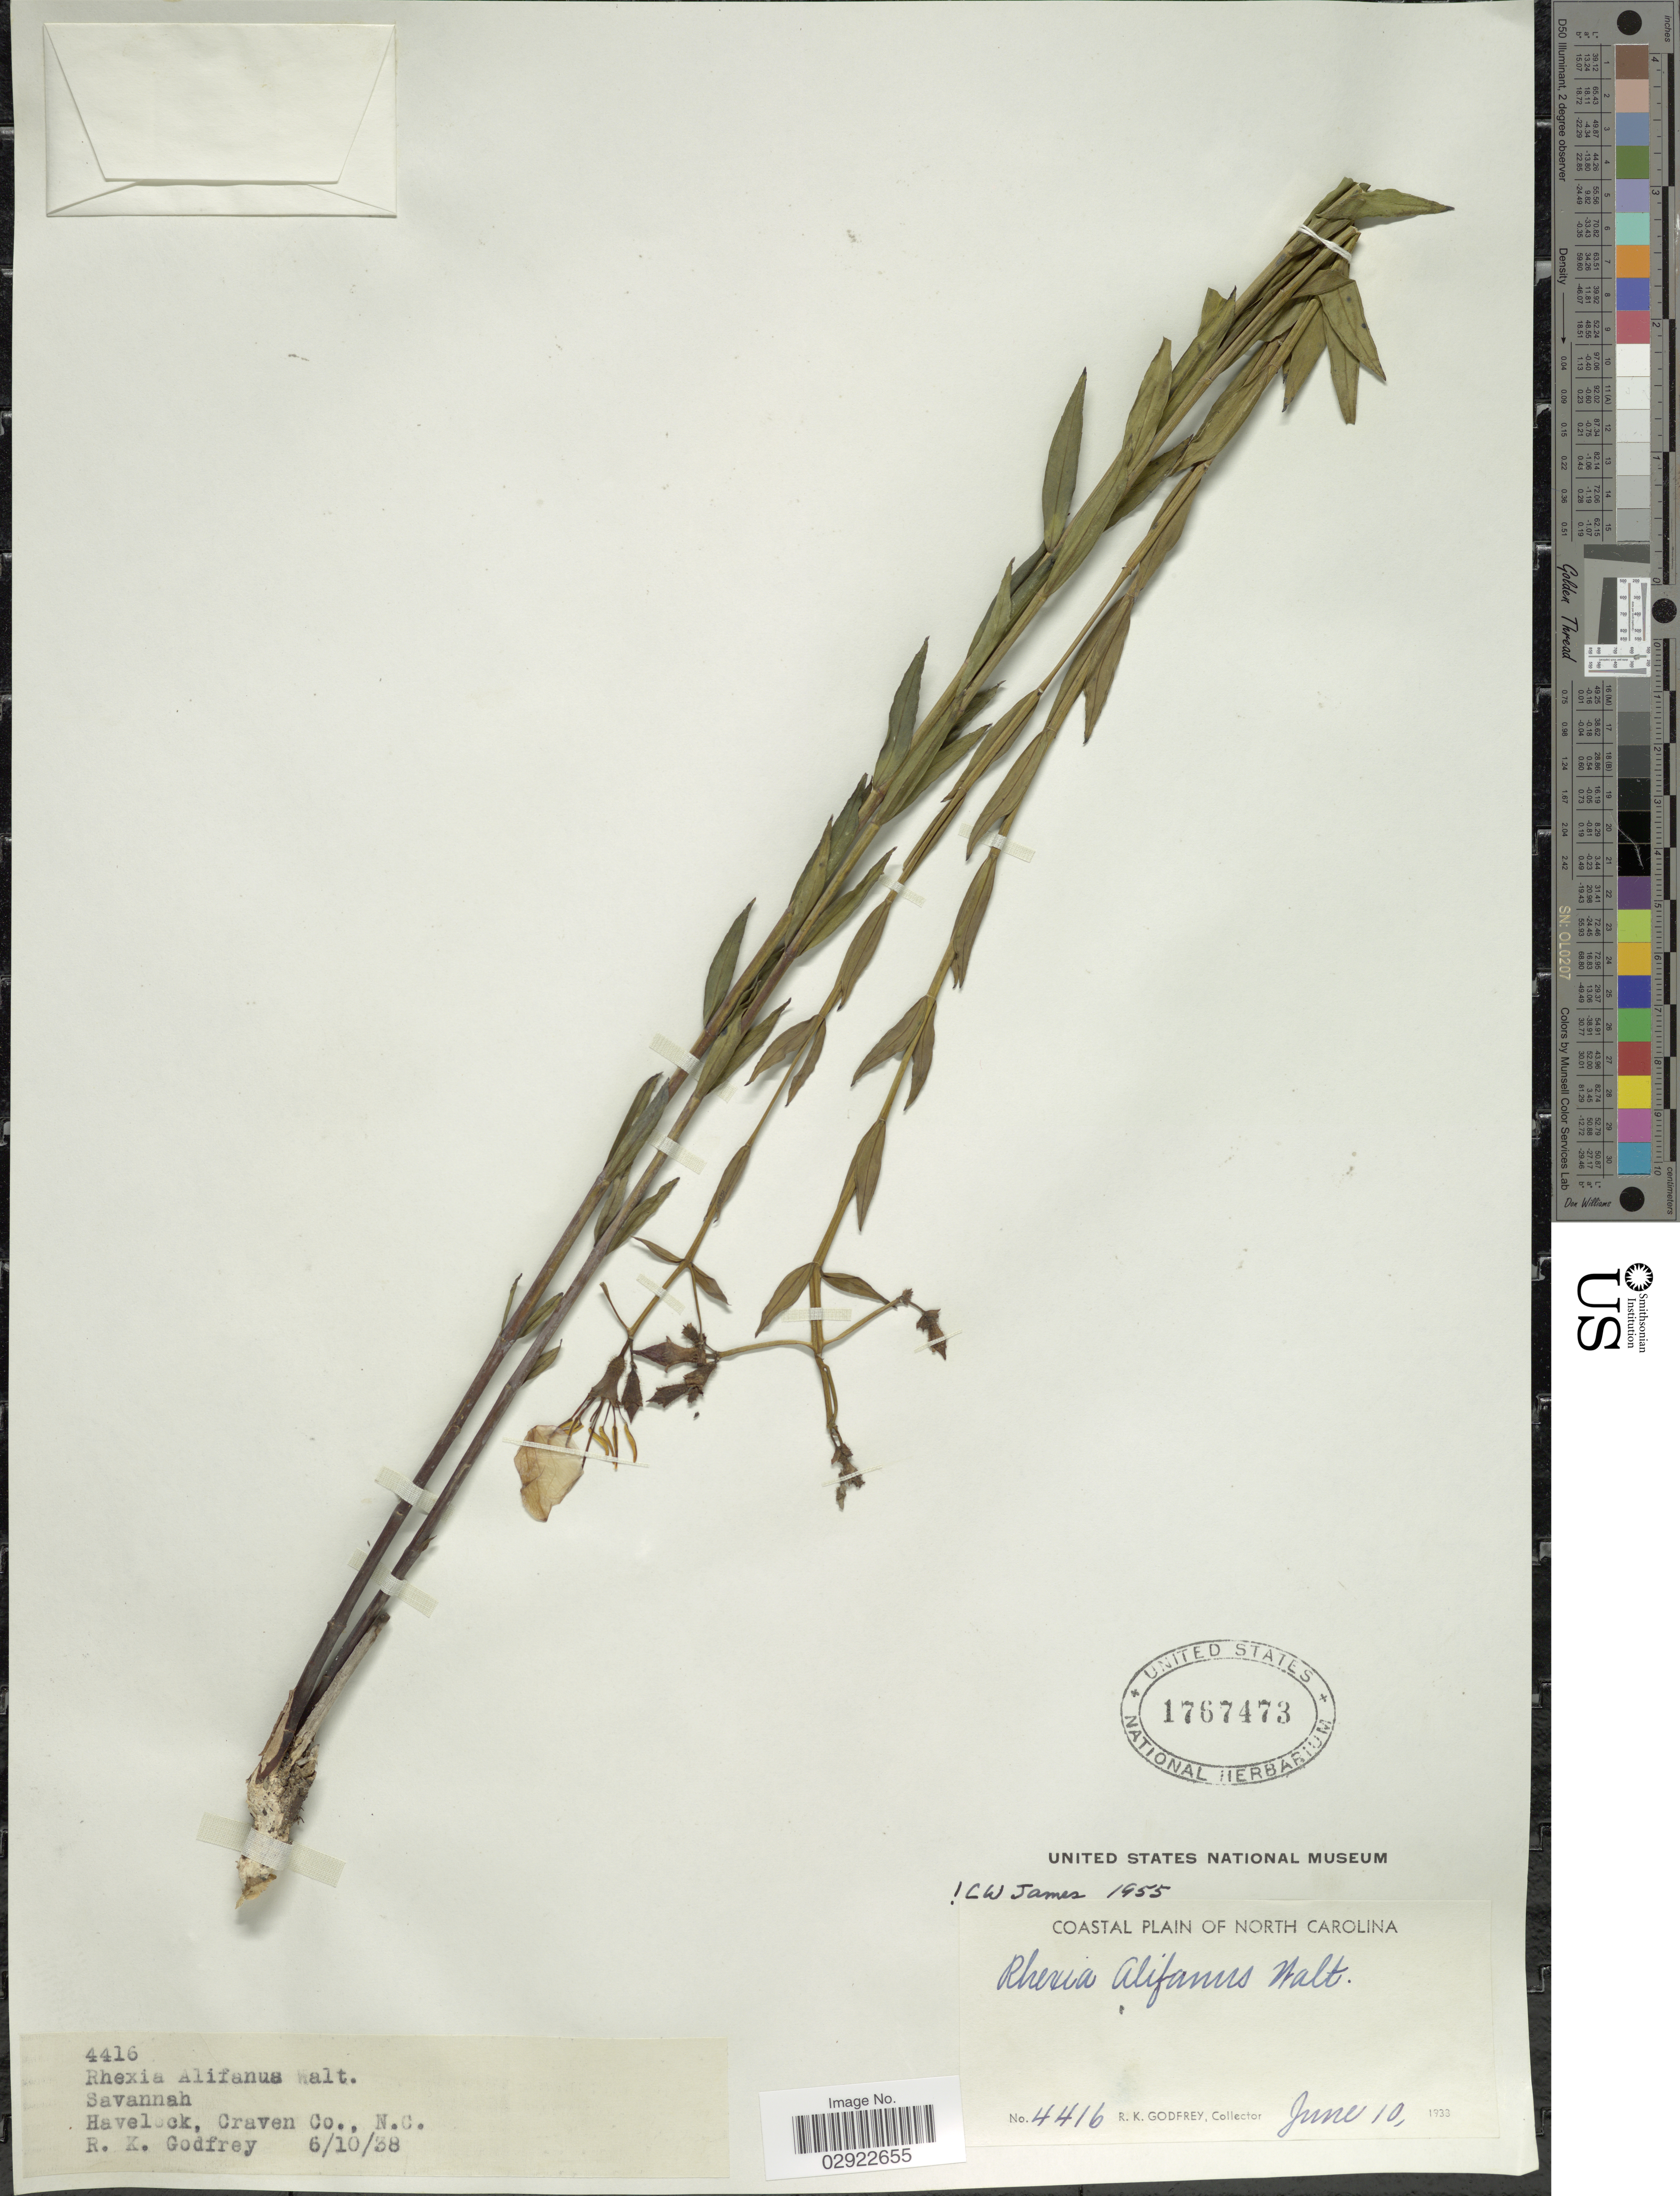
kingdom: Plantae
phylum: Tracheophyta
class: Magnoliopsida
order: Myrtales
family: Melastomataceae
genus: Rhexia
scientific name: Rhexia alifanus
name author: Walter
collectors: R. K. Godfrey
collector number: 4416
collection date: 1938-06-10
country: United States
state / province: North Carolina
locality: Coastal Plain of North Carolina. Havelock, Craven Co.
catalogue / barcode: US 1767473